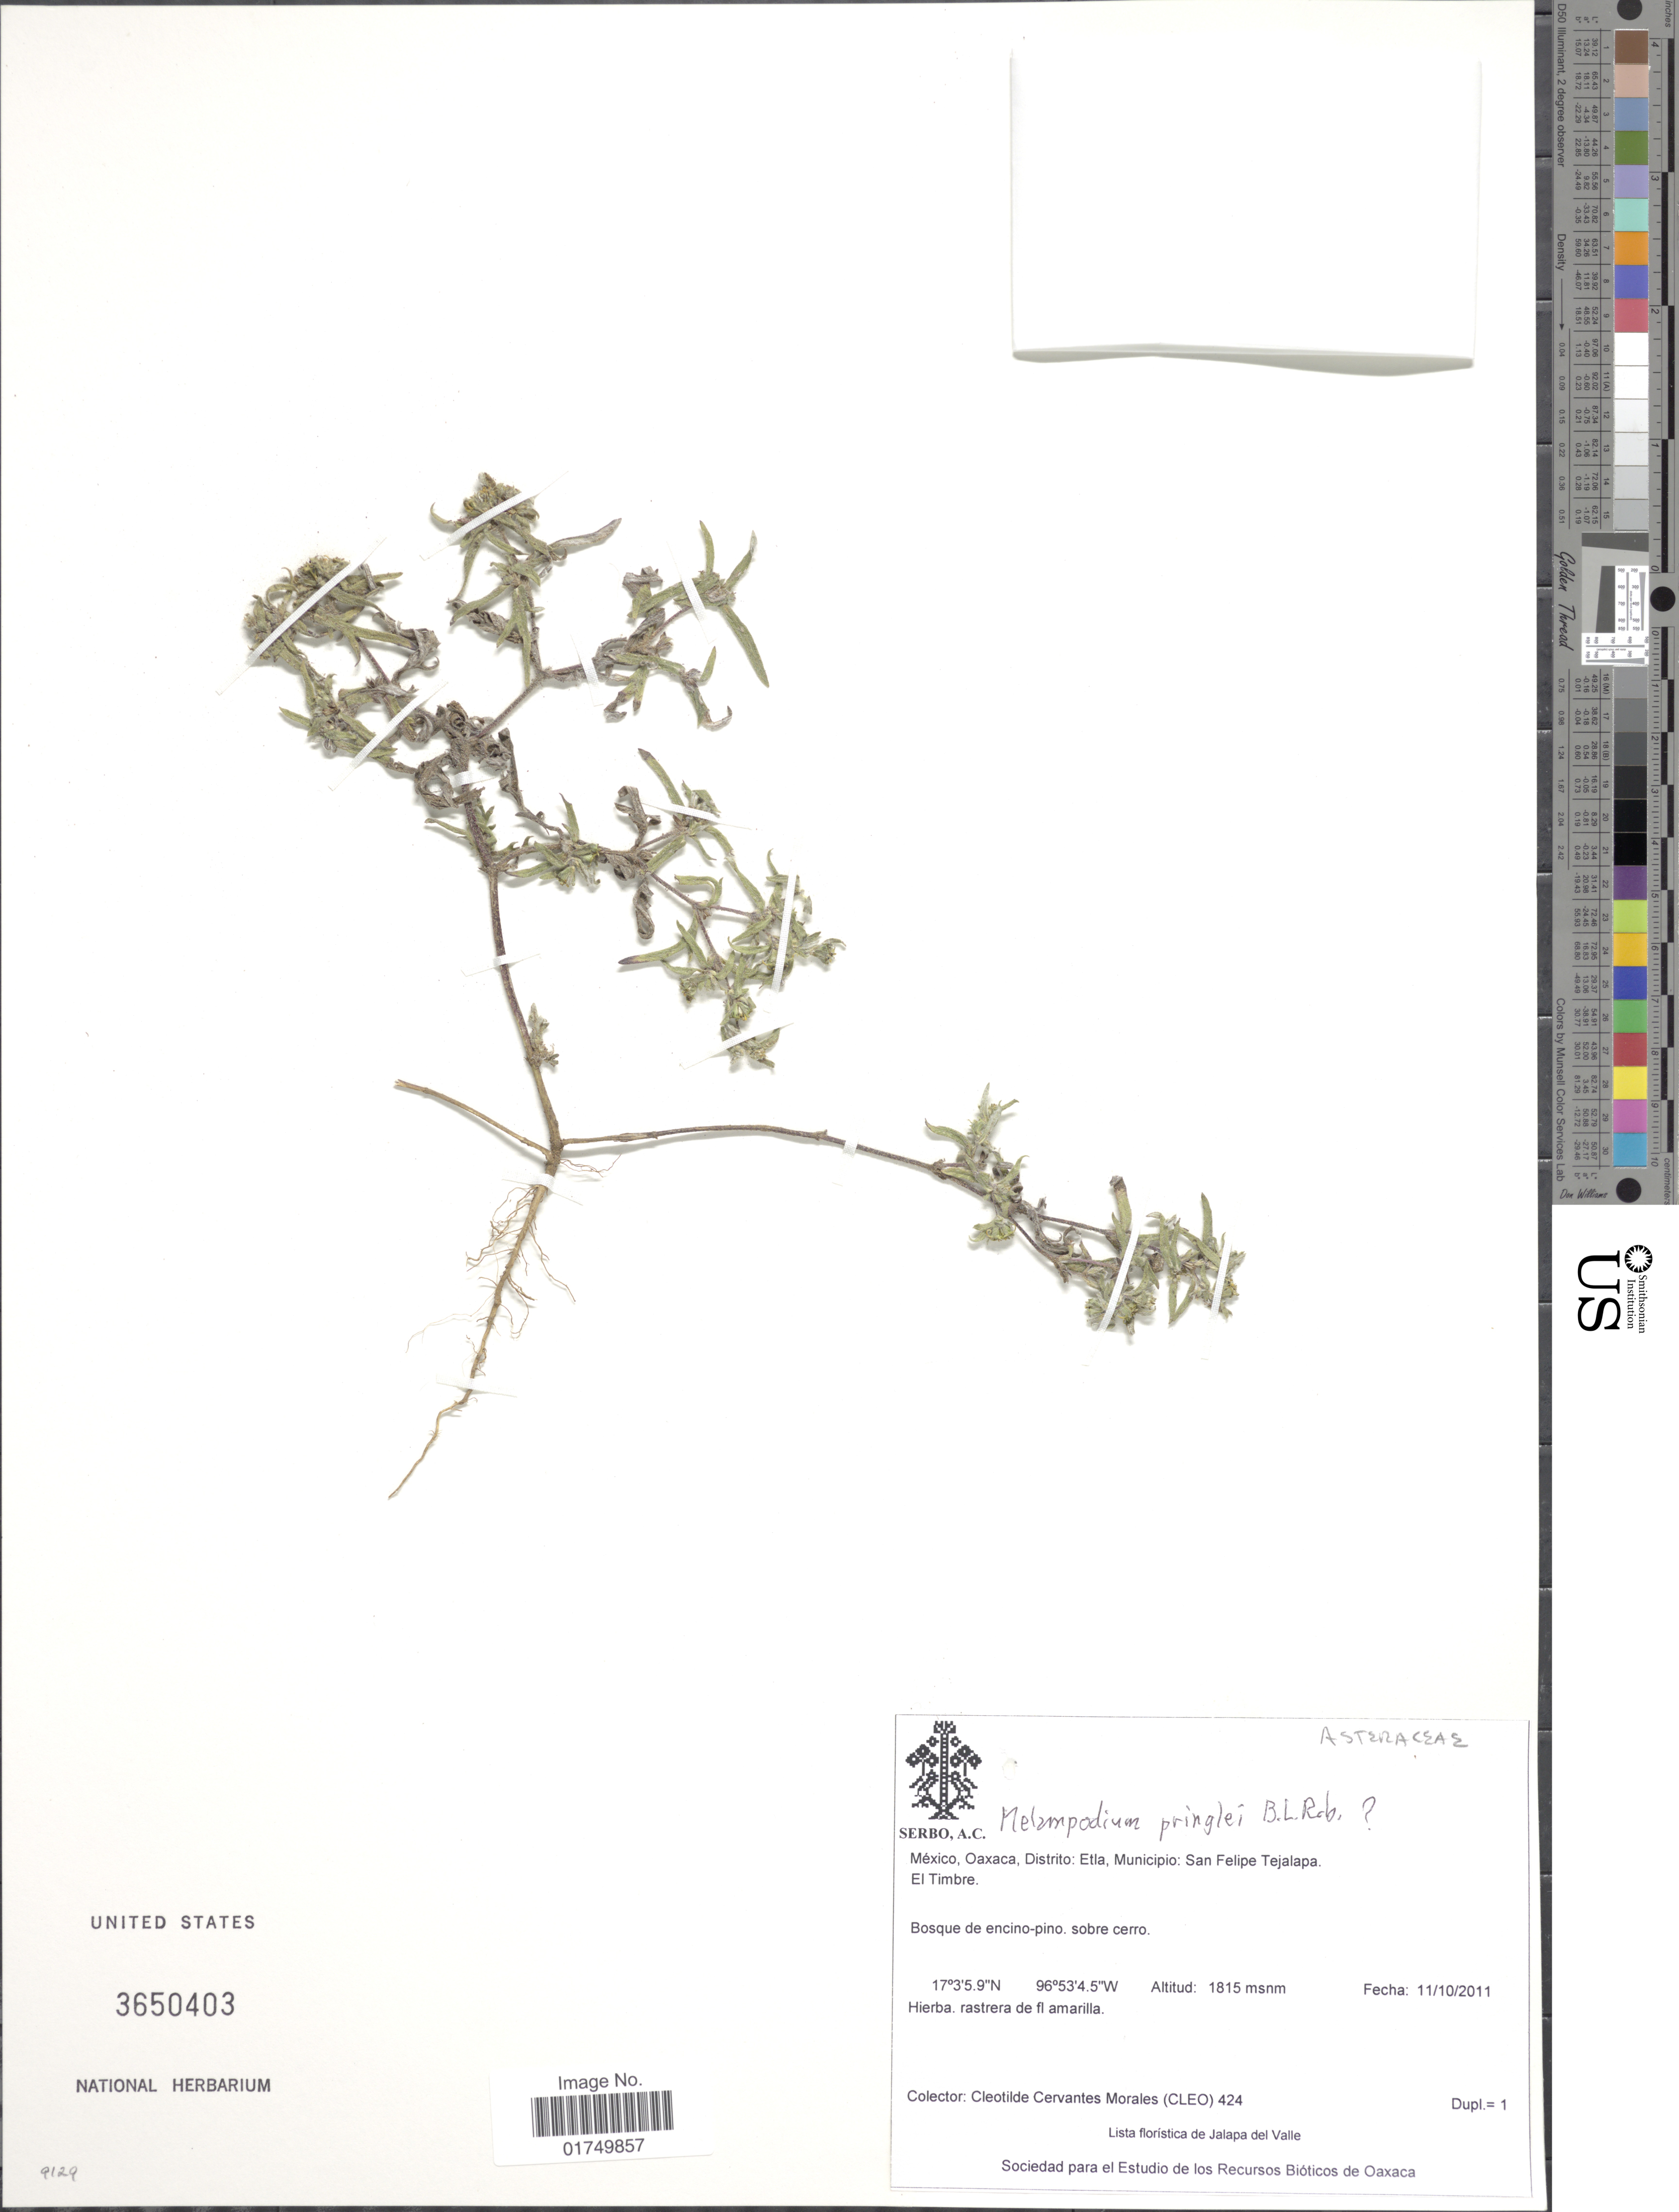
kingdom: Plantae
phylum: Tracheophyta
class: Magnoliopsida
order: Asterales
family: Asteraceae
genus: Melampodium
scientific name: Melampodium pringlei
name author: B.L. Rob.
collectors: C. Cervantes M.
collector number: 424?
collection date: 2011-10-11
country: Mexico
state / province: Oaxaca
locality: Distrito: Etla, Municipio: Sam Felipe Tejalapa. El Timbre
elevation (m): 1815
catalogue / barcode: US 3650403